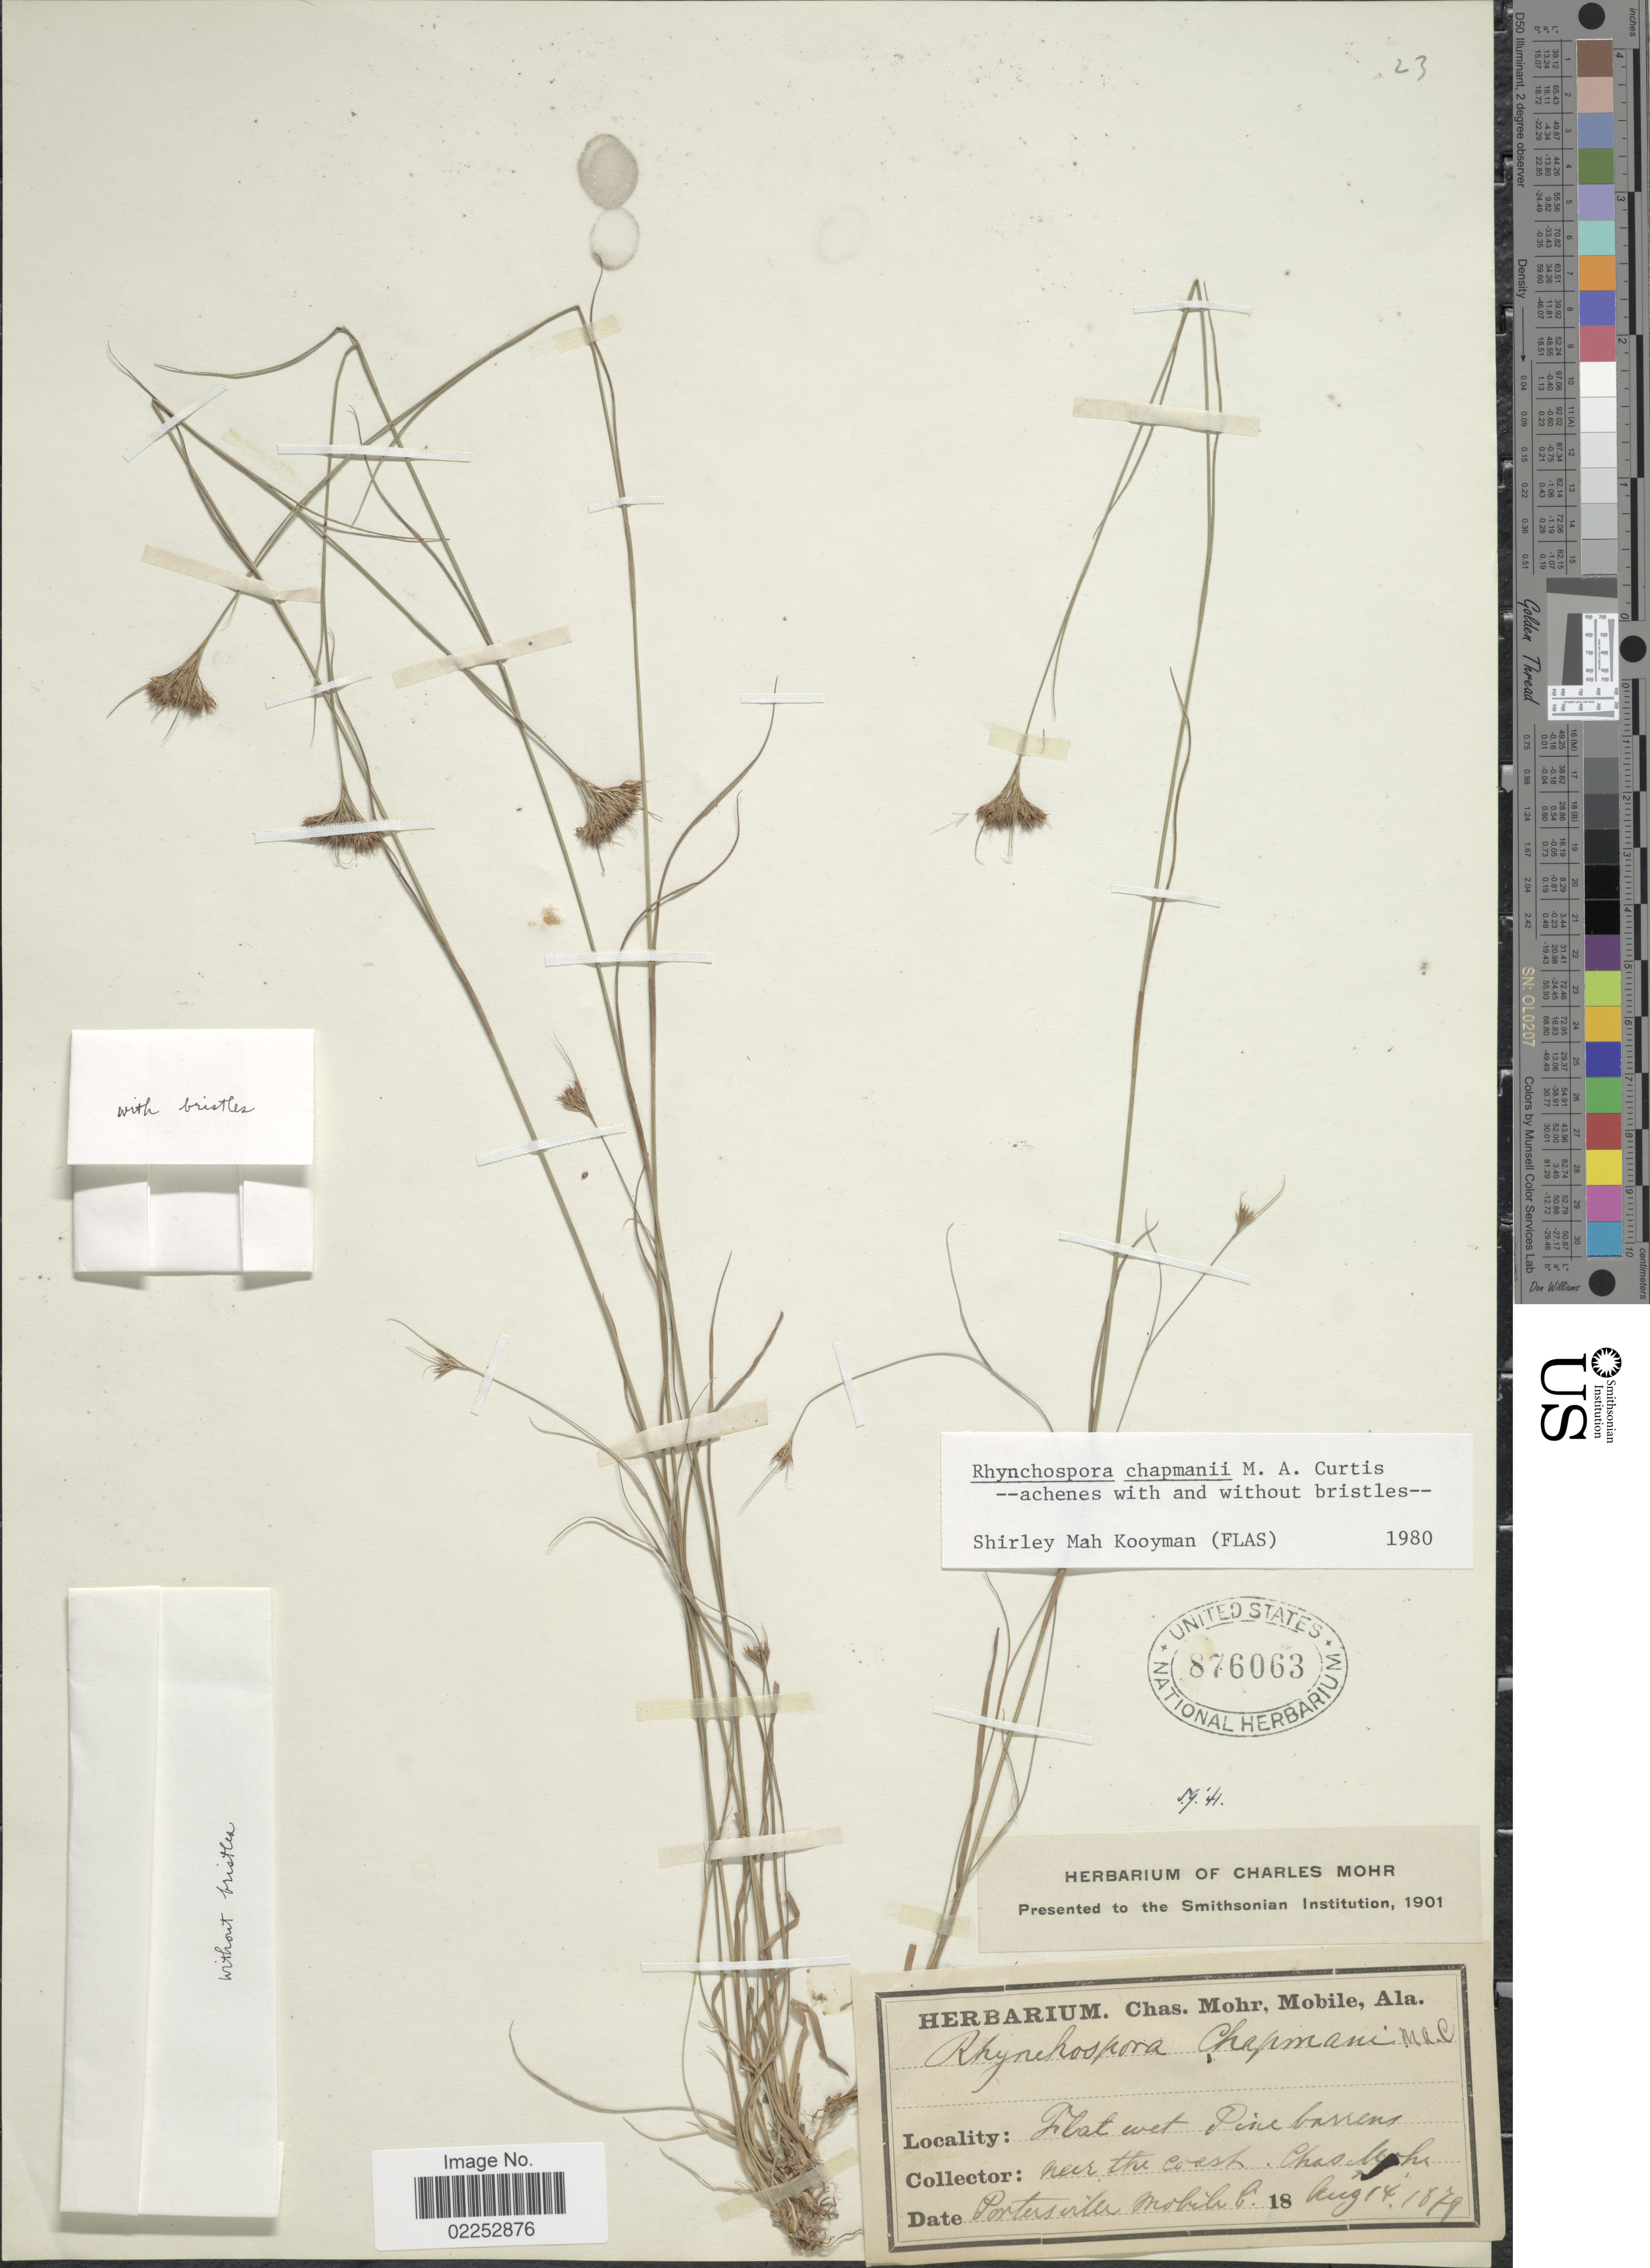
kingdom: Plantae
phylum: Tracheophyta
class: Liliopsida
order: Poales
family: Cyperaceae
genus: Rhynchospora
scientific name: Rhynchospora chapmanii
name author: M.A. Curtis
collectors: Mohr, C. T. (herbarium)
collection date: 1879-08-14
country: United States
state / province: Alabama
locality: Portersville, Mobile C.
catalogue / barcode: US 876063